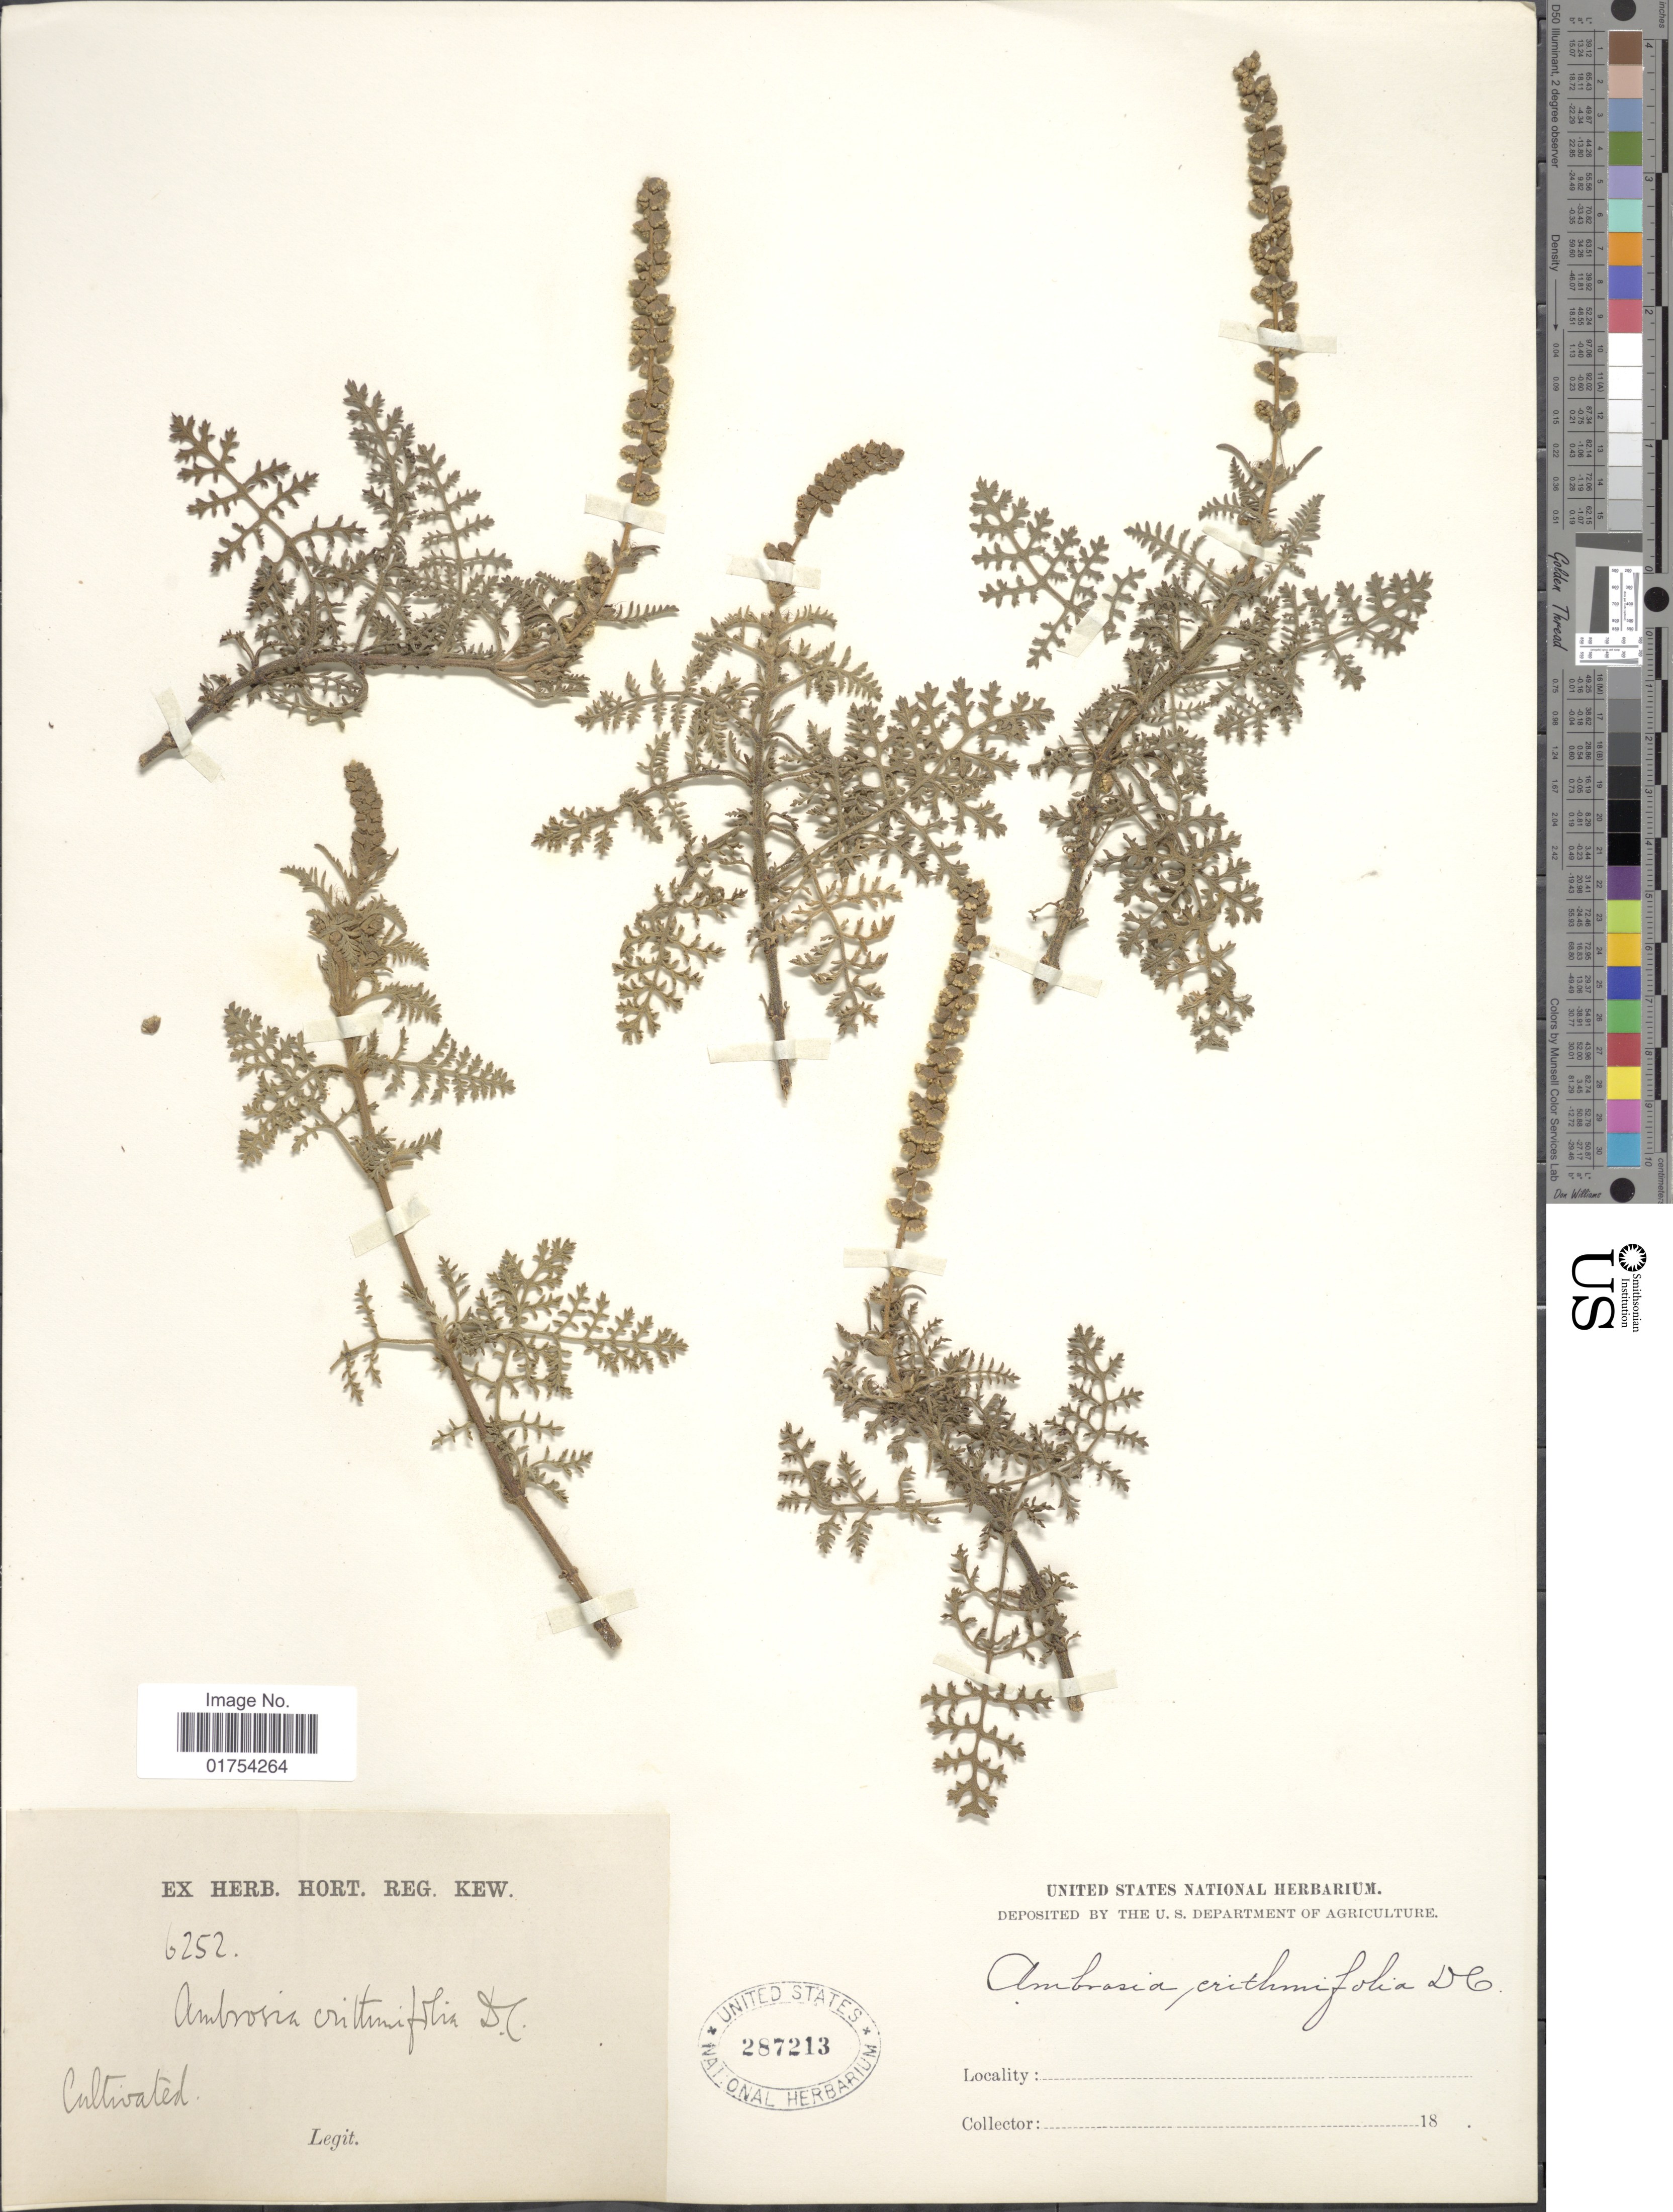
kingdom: Plantae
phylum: Tracheophyta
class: Magnoliopsida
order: Asterales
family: Asteraceae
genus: Ambrosia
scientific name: Ambrosia crithmifolia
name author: DC.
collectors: ex herb. Hort. Reg. Kew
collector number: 6252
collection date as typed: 18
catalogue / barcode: US 287213